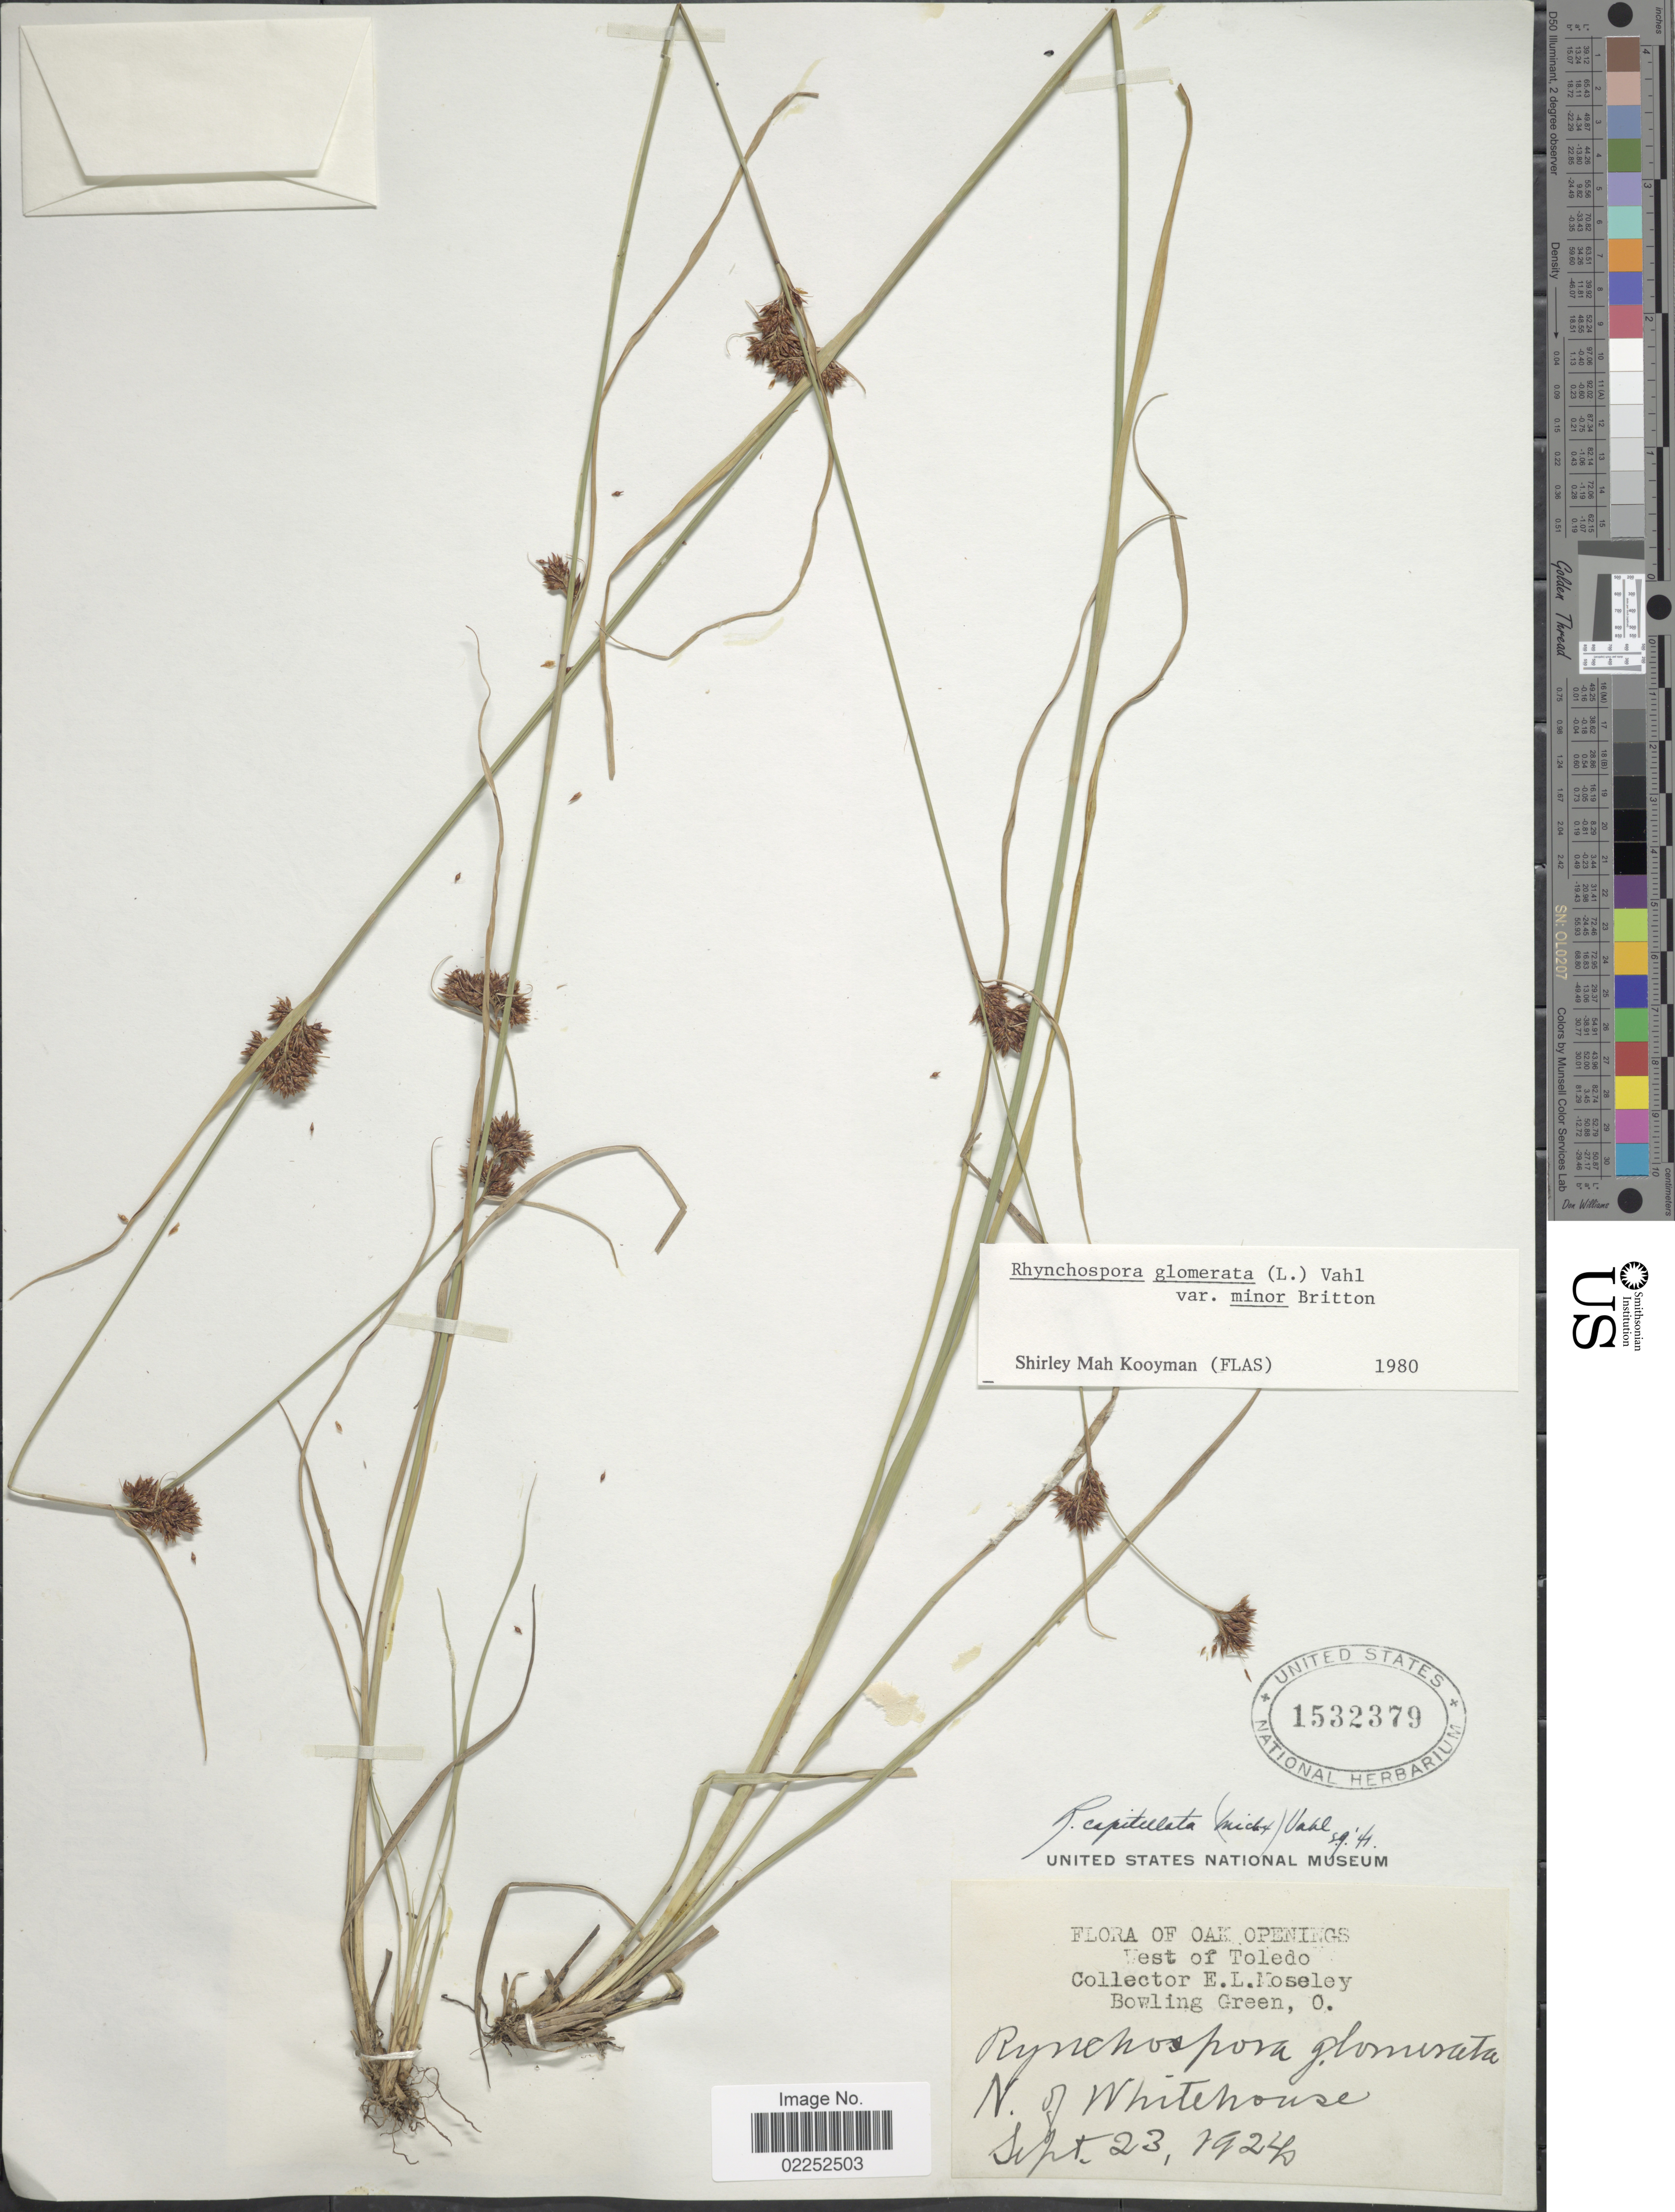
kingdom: Plantae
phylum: Tracheophyta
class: Liliopsida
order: Poales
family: Cyperaceae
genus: Rhynchospora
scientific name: Rhynchospora capitellata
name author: (Michx.) Vahl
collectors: E. Moseley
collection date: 1924-09-23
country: United States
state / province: Ohio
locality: Oak Openings, West of Toledo, N of Whitehouse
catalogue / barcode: US 1532379